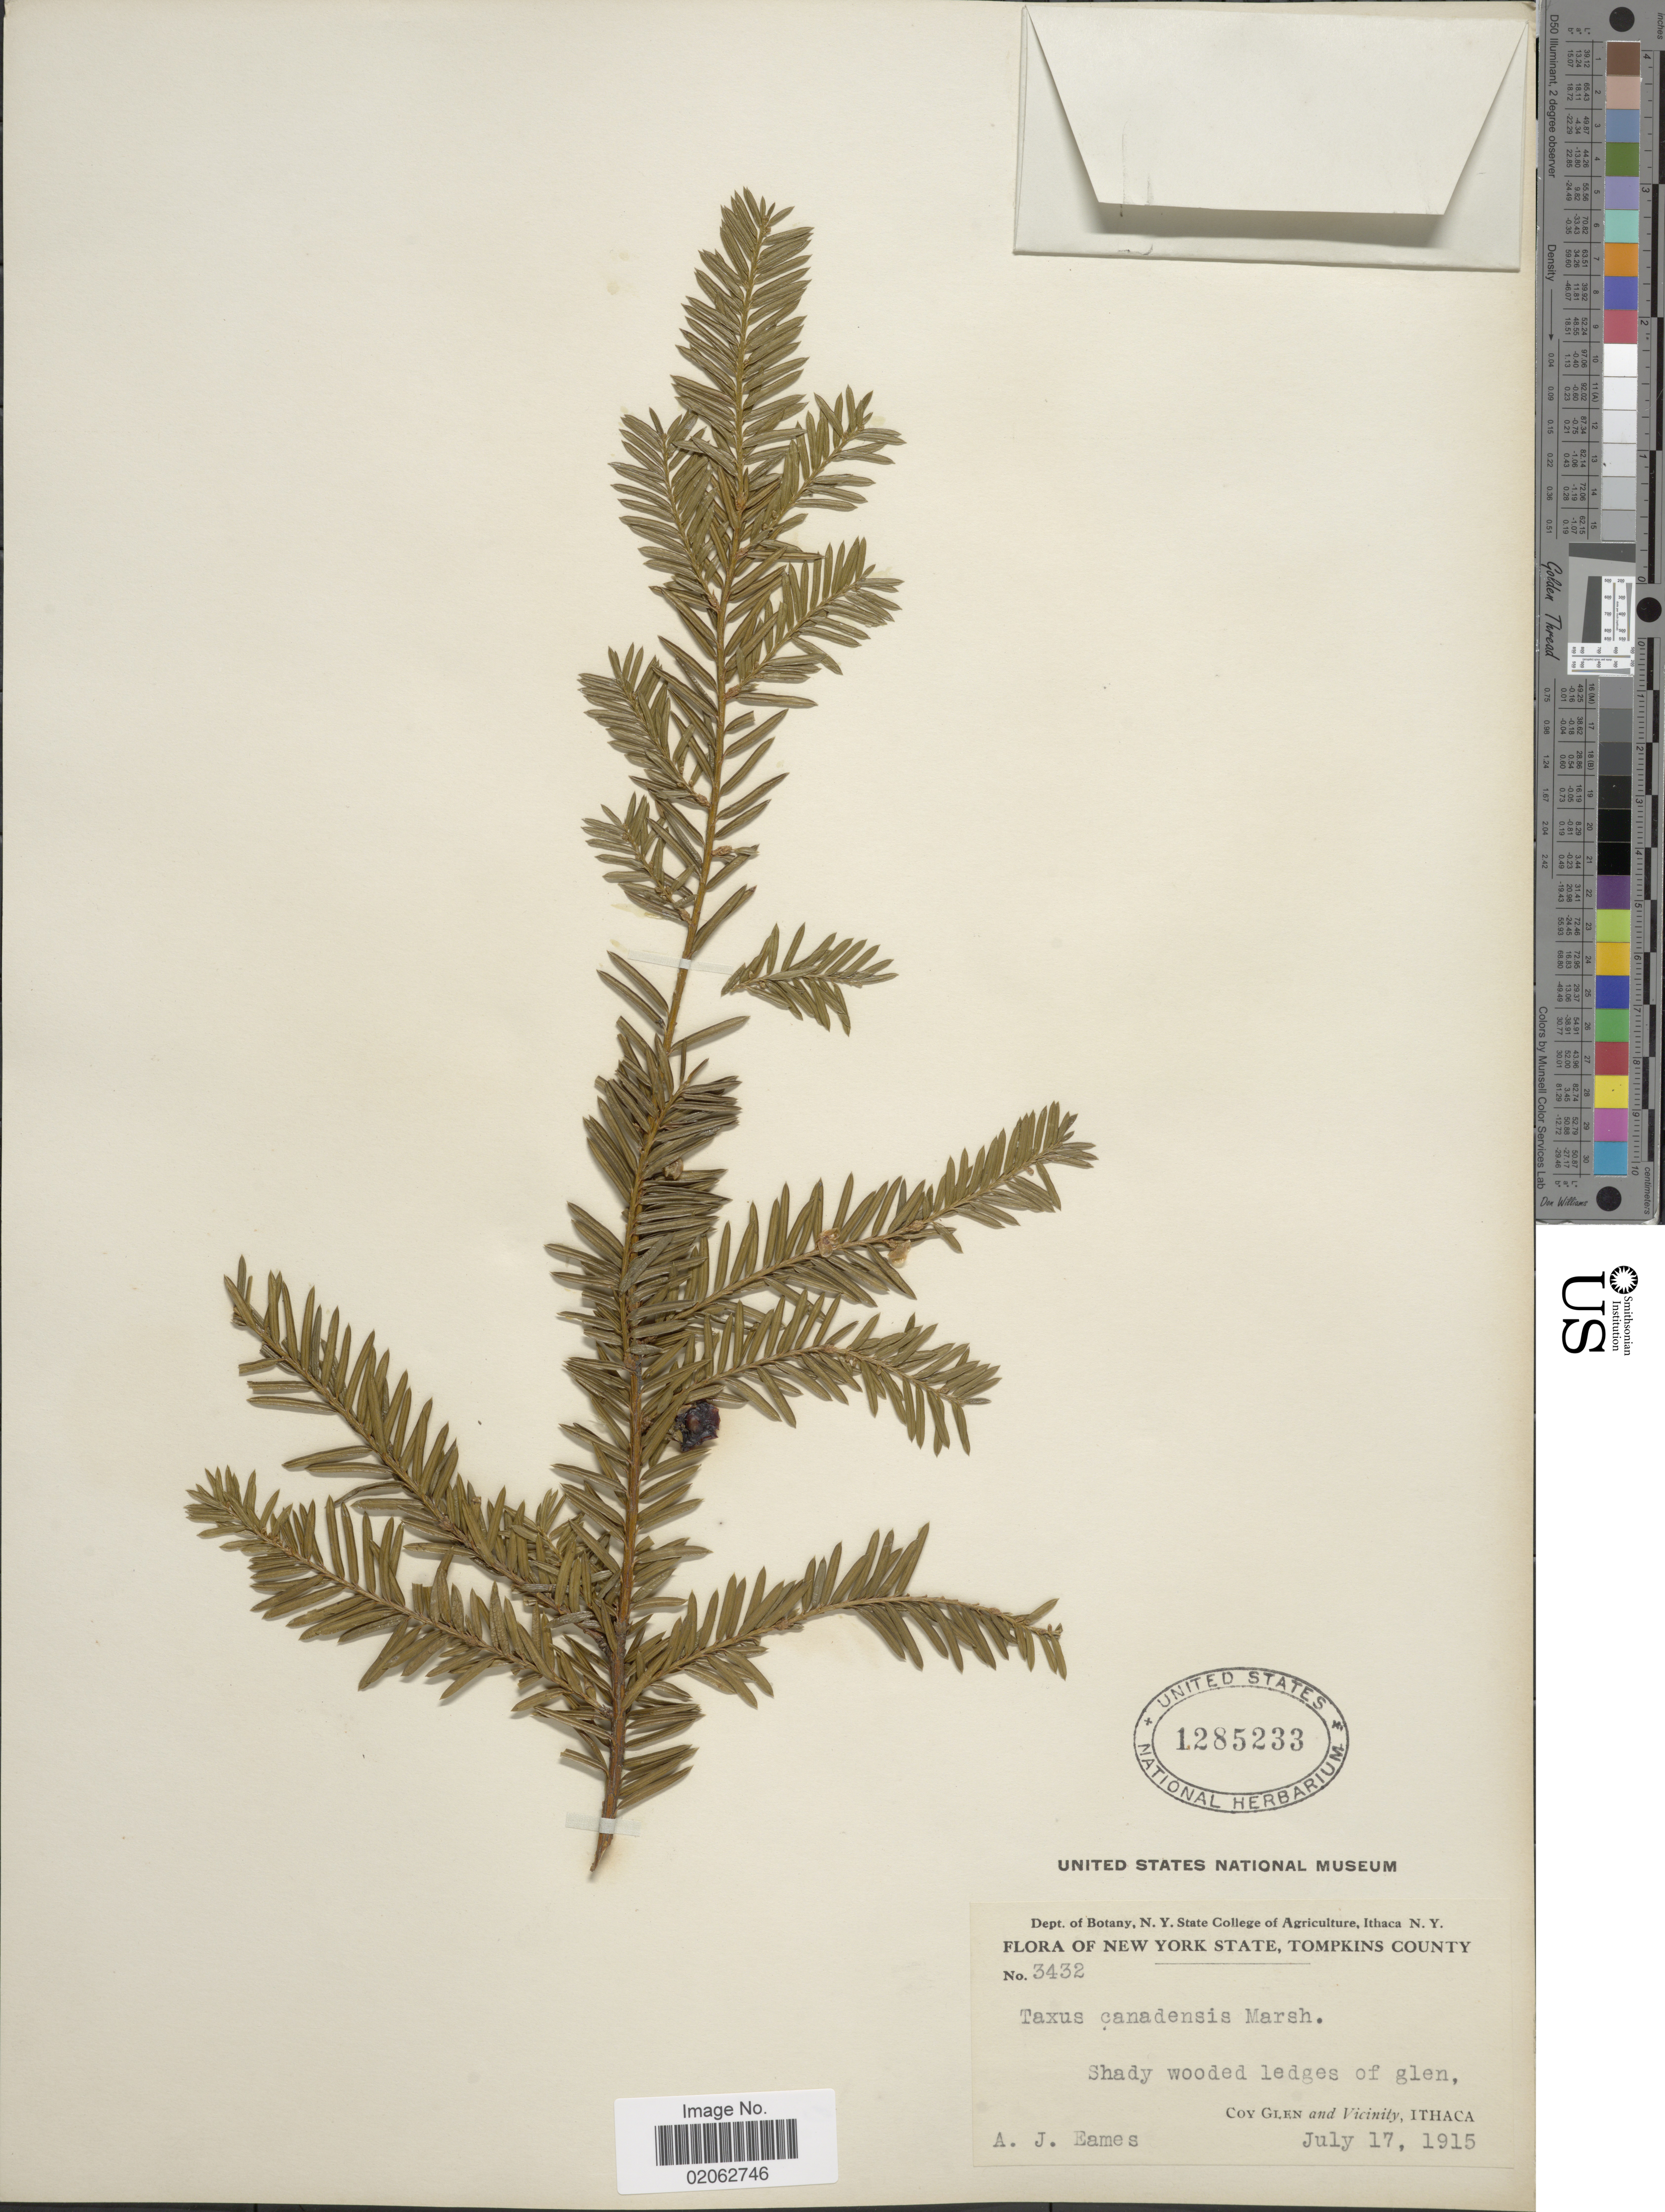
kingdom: Plantae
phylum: Tracheophyta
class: Pinopsida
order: Pinales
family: Taxaceae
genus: Taxus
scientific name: Taxus canadensis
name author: Marshall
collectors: A. J. Eames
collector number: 3432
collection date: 1915-07-17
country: United States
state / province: New York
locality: New York State, Tompkins County, Coy Glen and Vicinity, Ithaca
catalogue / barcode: US 1285233